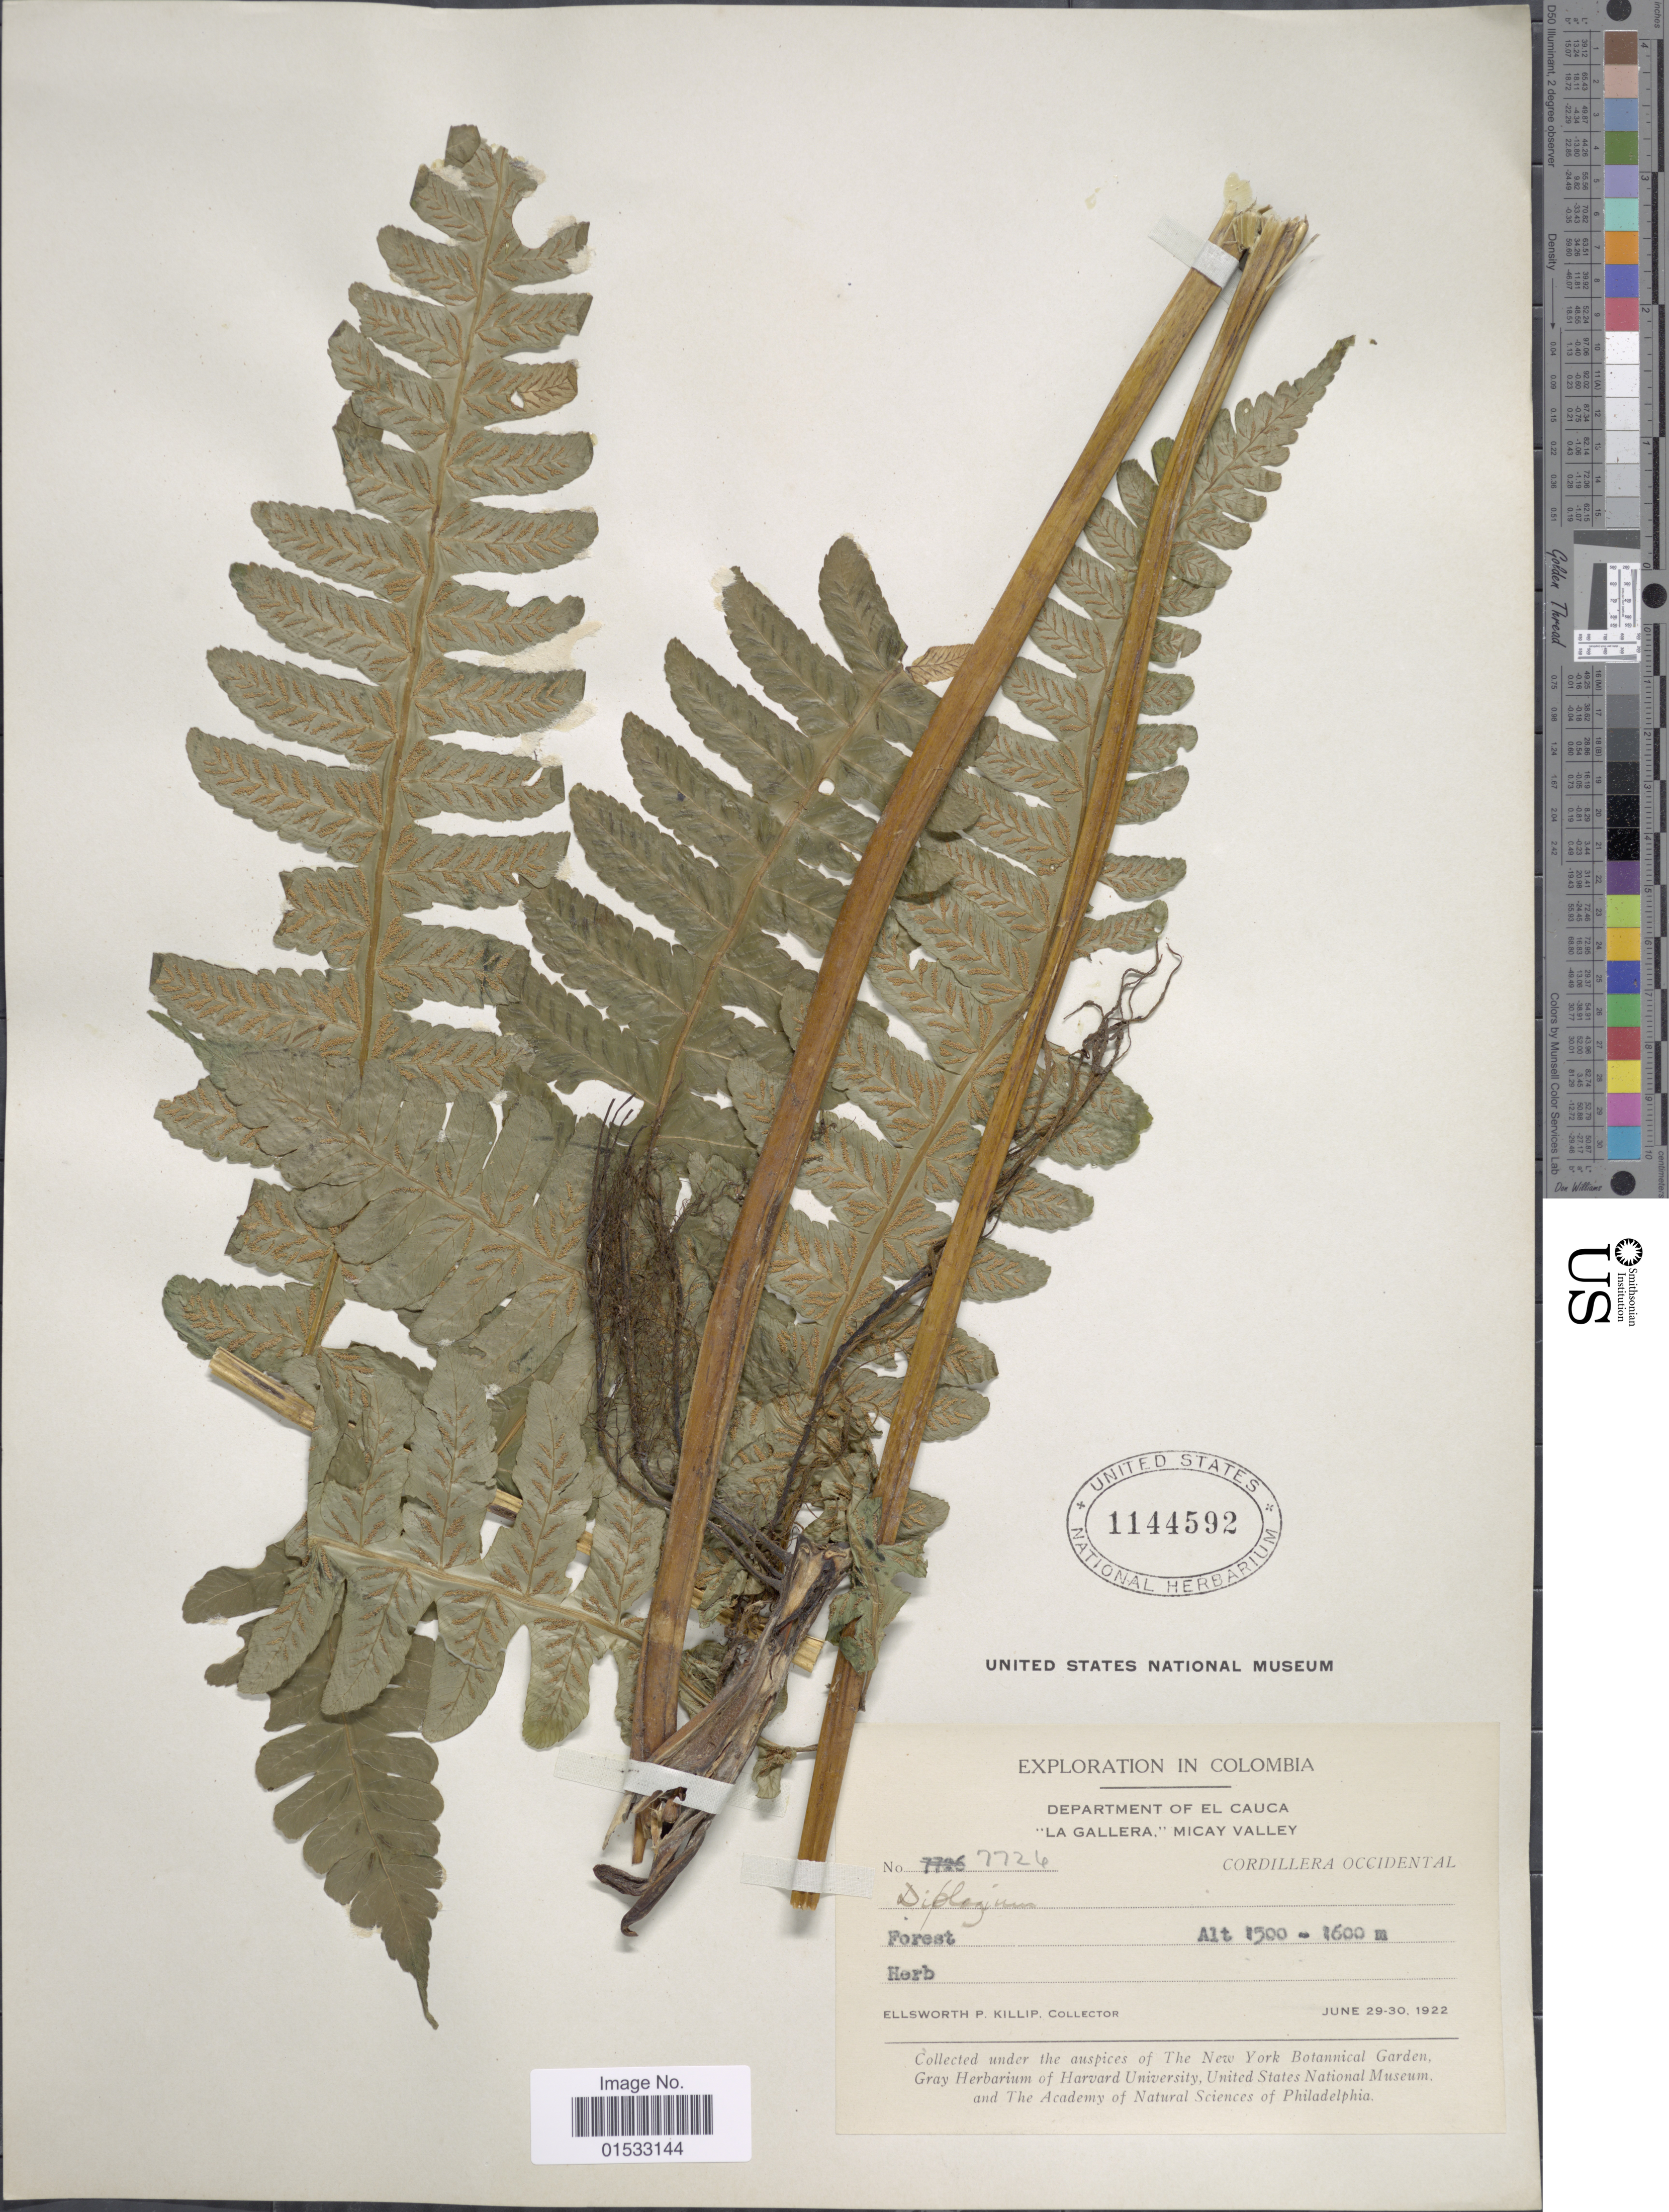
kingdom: Plantae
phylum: Tracheophyta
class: Polypodiopsida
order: Polypodiales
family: Athyriaceae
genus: Diplazium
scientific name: Diplazium striatum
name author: (L.) C. Presl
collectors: E. P. Killip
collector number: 7724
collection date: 1922-06-29/1922-06-30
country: Colombia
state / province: Cauca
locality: Department El Cauca, "La Gallera", Micay Valley, Cordillera Occidental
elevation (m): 1500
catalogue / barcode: US 1144592